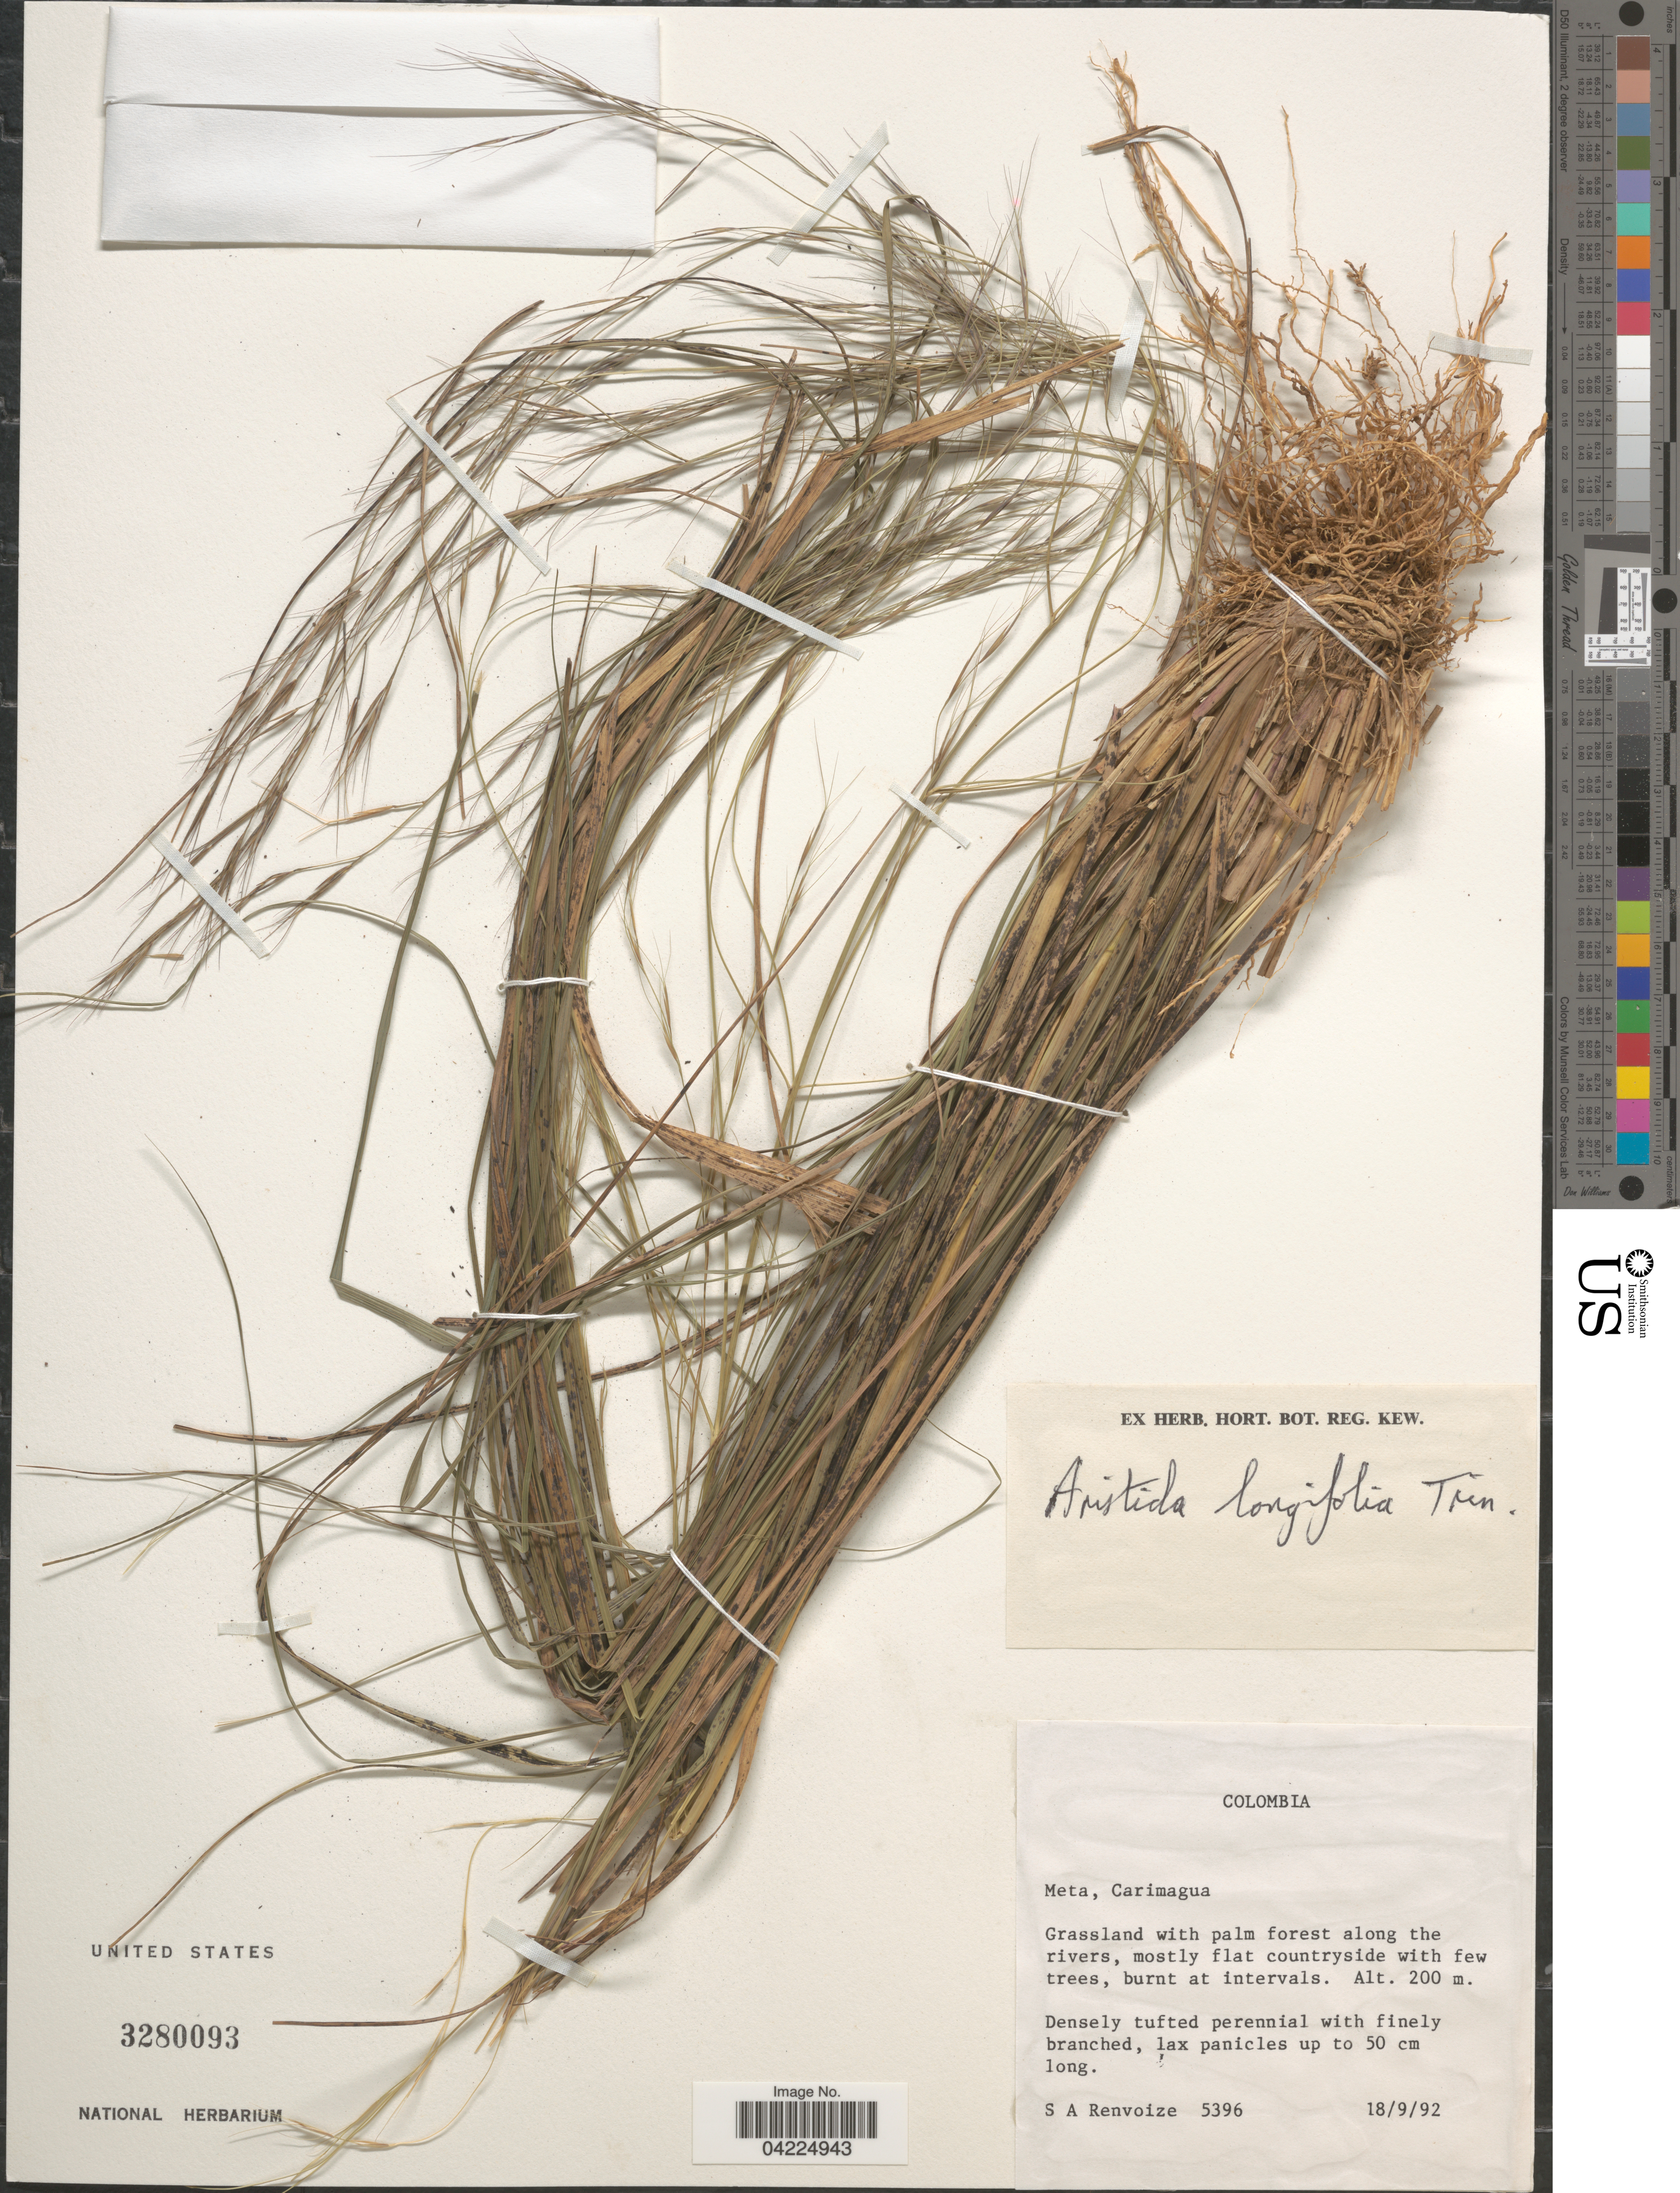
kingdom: Plantae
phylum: Tracheophyta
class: Liliopsida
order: Poales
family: Poaceae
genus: Aristida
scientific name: Aristida longifolia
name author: Trin.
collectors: S. A. Renvoize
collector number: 5396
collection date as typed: Transcribed d/m/y: 18/9/92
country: Colombia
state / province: Meta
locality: Carimagua. Grassland with palm forest along the rivers, mostly flat countryside with few trees, burnt at intervals.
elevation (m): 200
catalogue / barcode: US 3280093